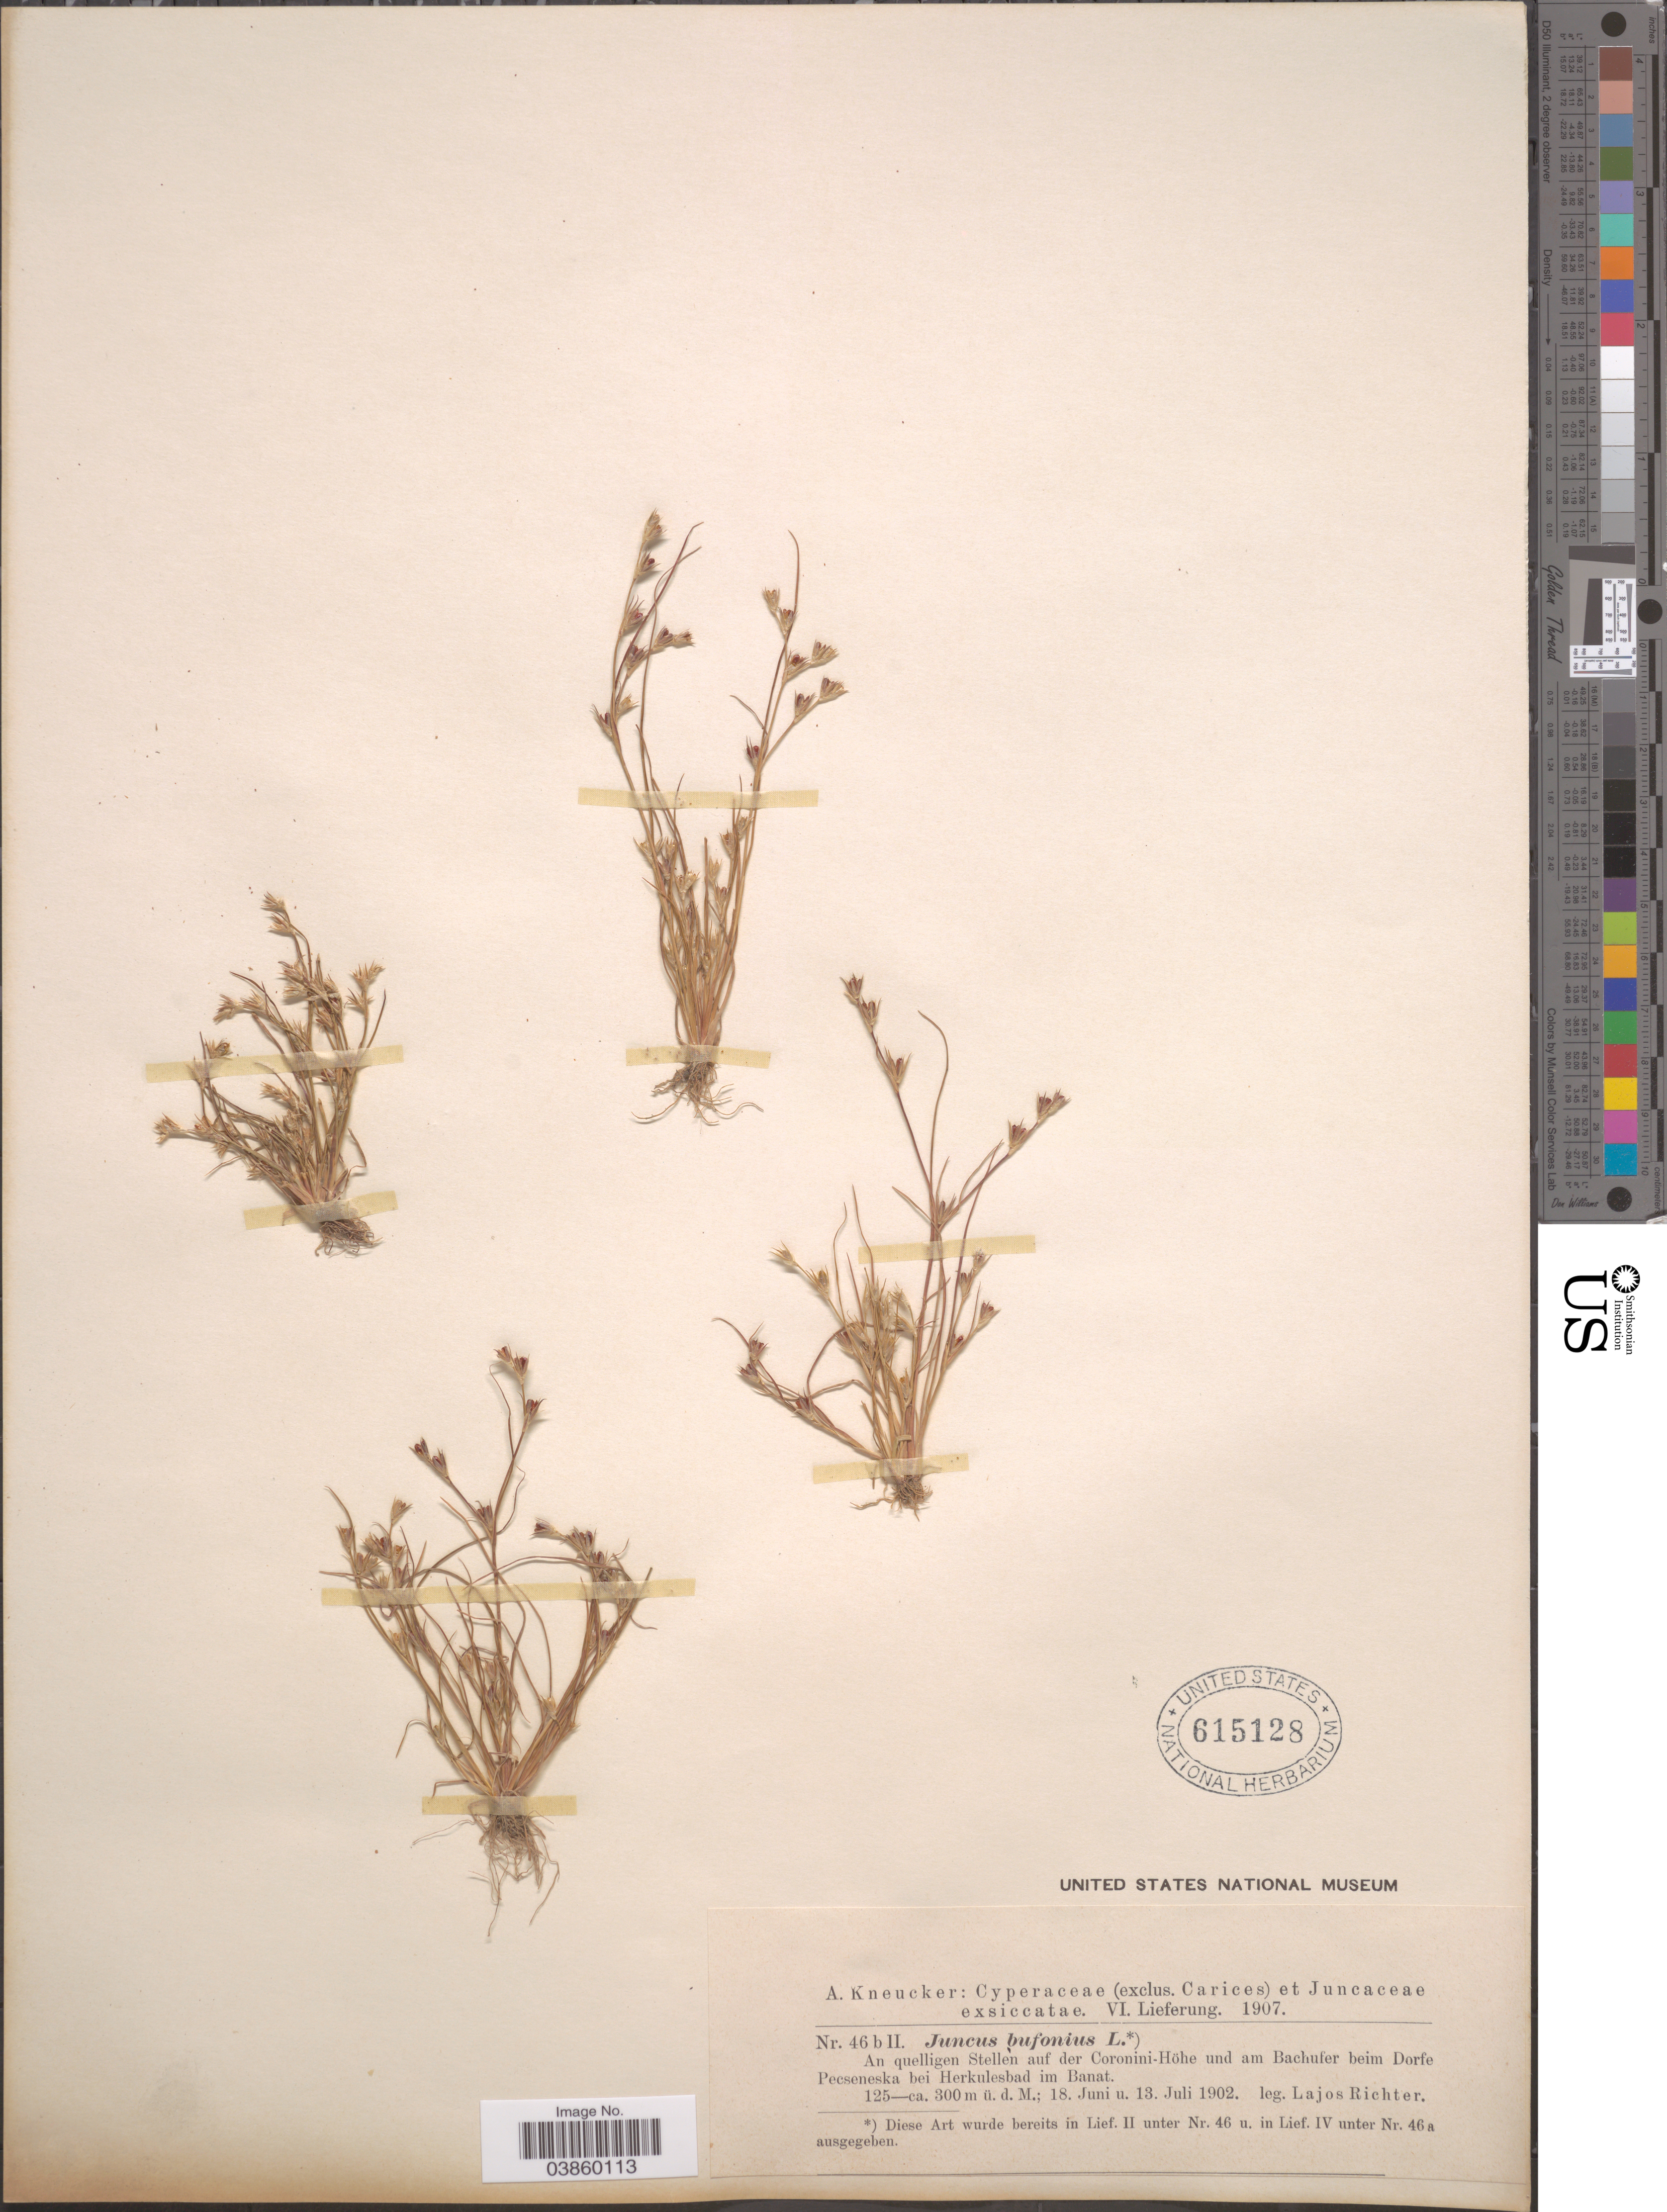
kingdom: Plantae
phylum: Tracheophyta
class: Liliopsida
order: Poales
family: Juncaceae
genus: Juncus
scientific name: Juncus bufonius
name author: L.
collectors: R. Lajos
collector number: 46 b II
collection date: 1902-06-18/1902-07-13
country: Romania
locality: An quelligen Stellen auf der Coronini-Höhe und am Bachufer beim Dorfe Pecseneska bei Herkulesbad im Banat.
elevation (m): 300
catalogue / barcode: US 615128